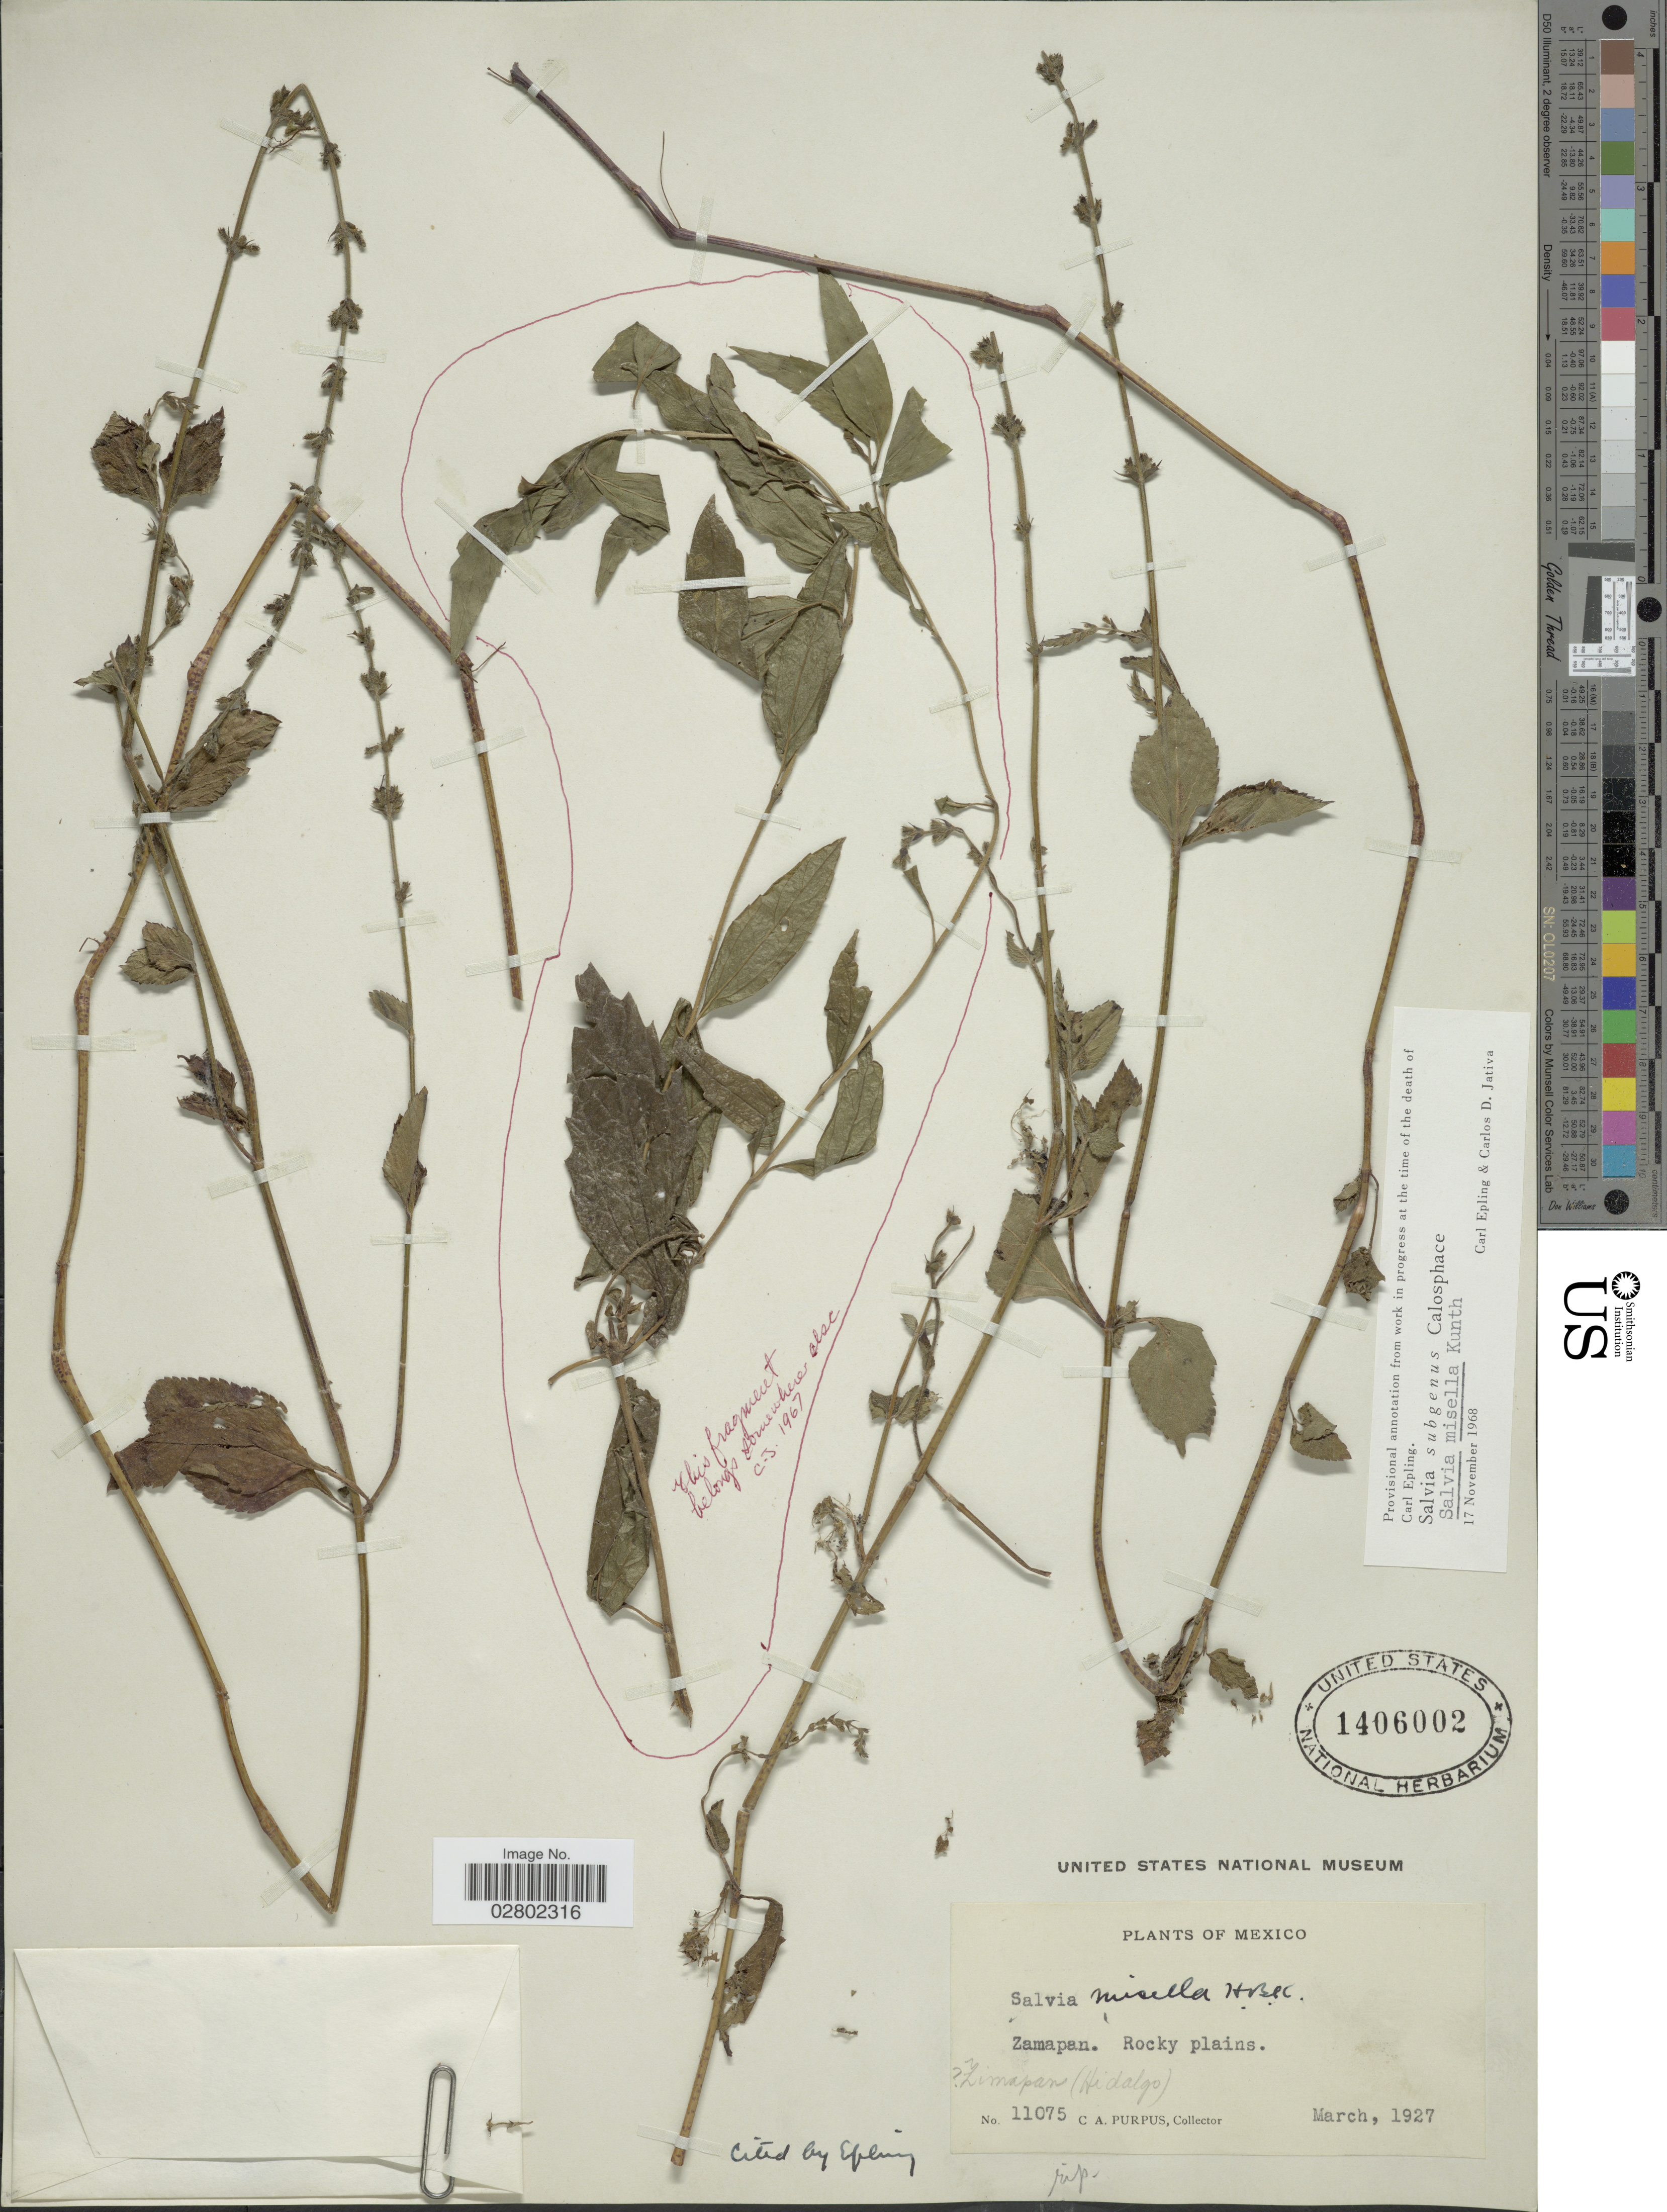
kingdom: Plantae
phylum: Tracheophyta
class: Magnoliopsida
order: Lamiales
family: Lamiaceae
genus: Salvia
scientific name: Salvia misella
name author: Kunth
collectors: C. A. Purpus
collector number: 11075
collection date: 1927-03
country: Mexico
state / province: Hidalgo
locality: Zamapan, Zimapan.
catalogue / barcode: US 1406002